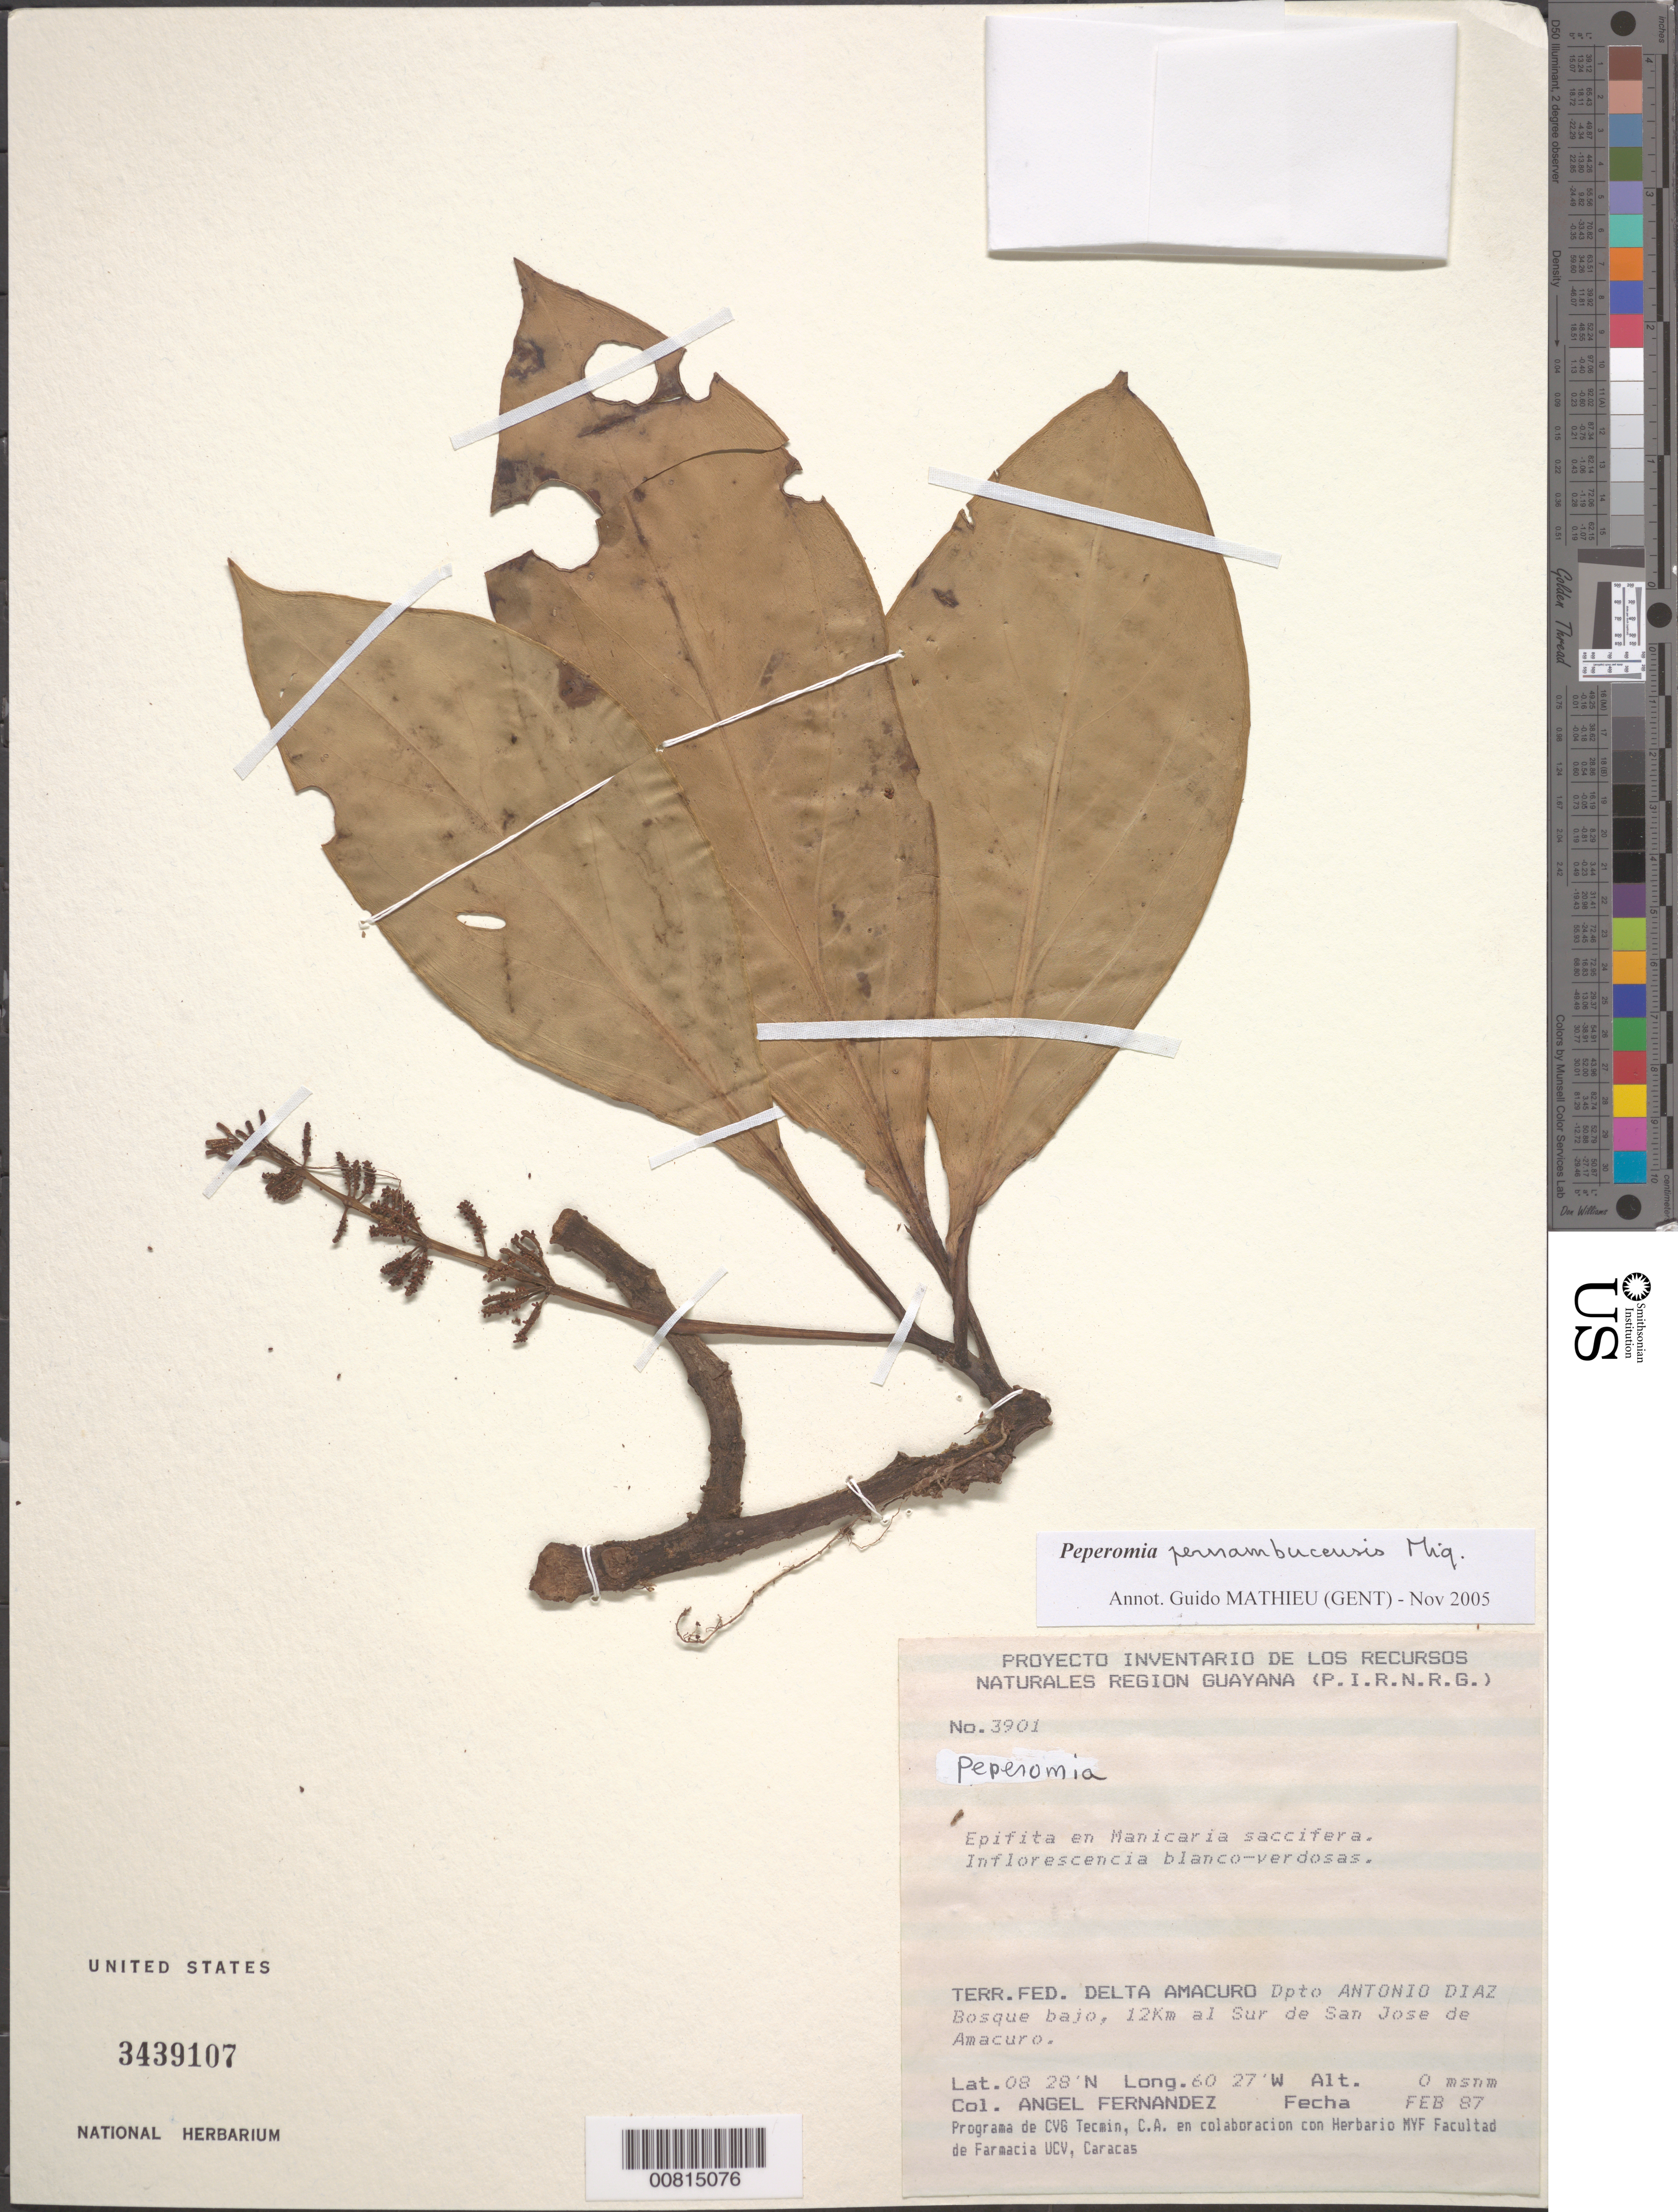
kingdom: Plantae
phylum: Tracheophyta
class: Magnoliopsida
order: Piperales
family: Piperaceae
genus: Peperomia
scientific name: Peperomia pernambucensis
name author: Miq.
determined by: Mathieu, Guido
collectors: A. Fernández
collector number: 3901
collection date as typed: Feb-87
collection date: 1987-02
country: Venezuela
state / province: Delta Amacuro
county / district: Antonio Díaz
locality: San Jose de Amacuro, 12 km S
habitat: Bosque bajo; en Manicaria saccifera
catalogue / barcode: US 3439107